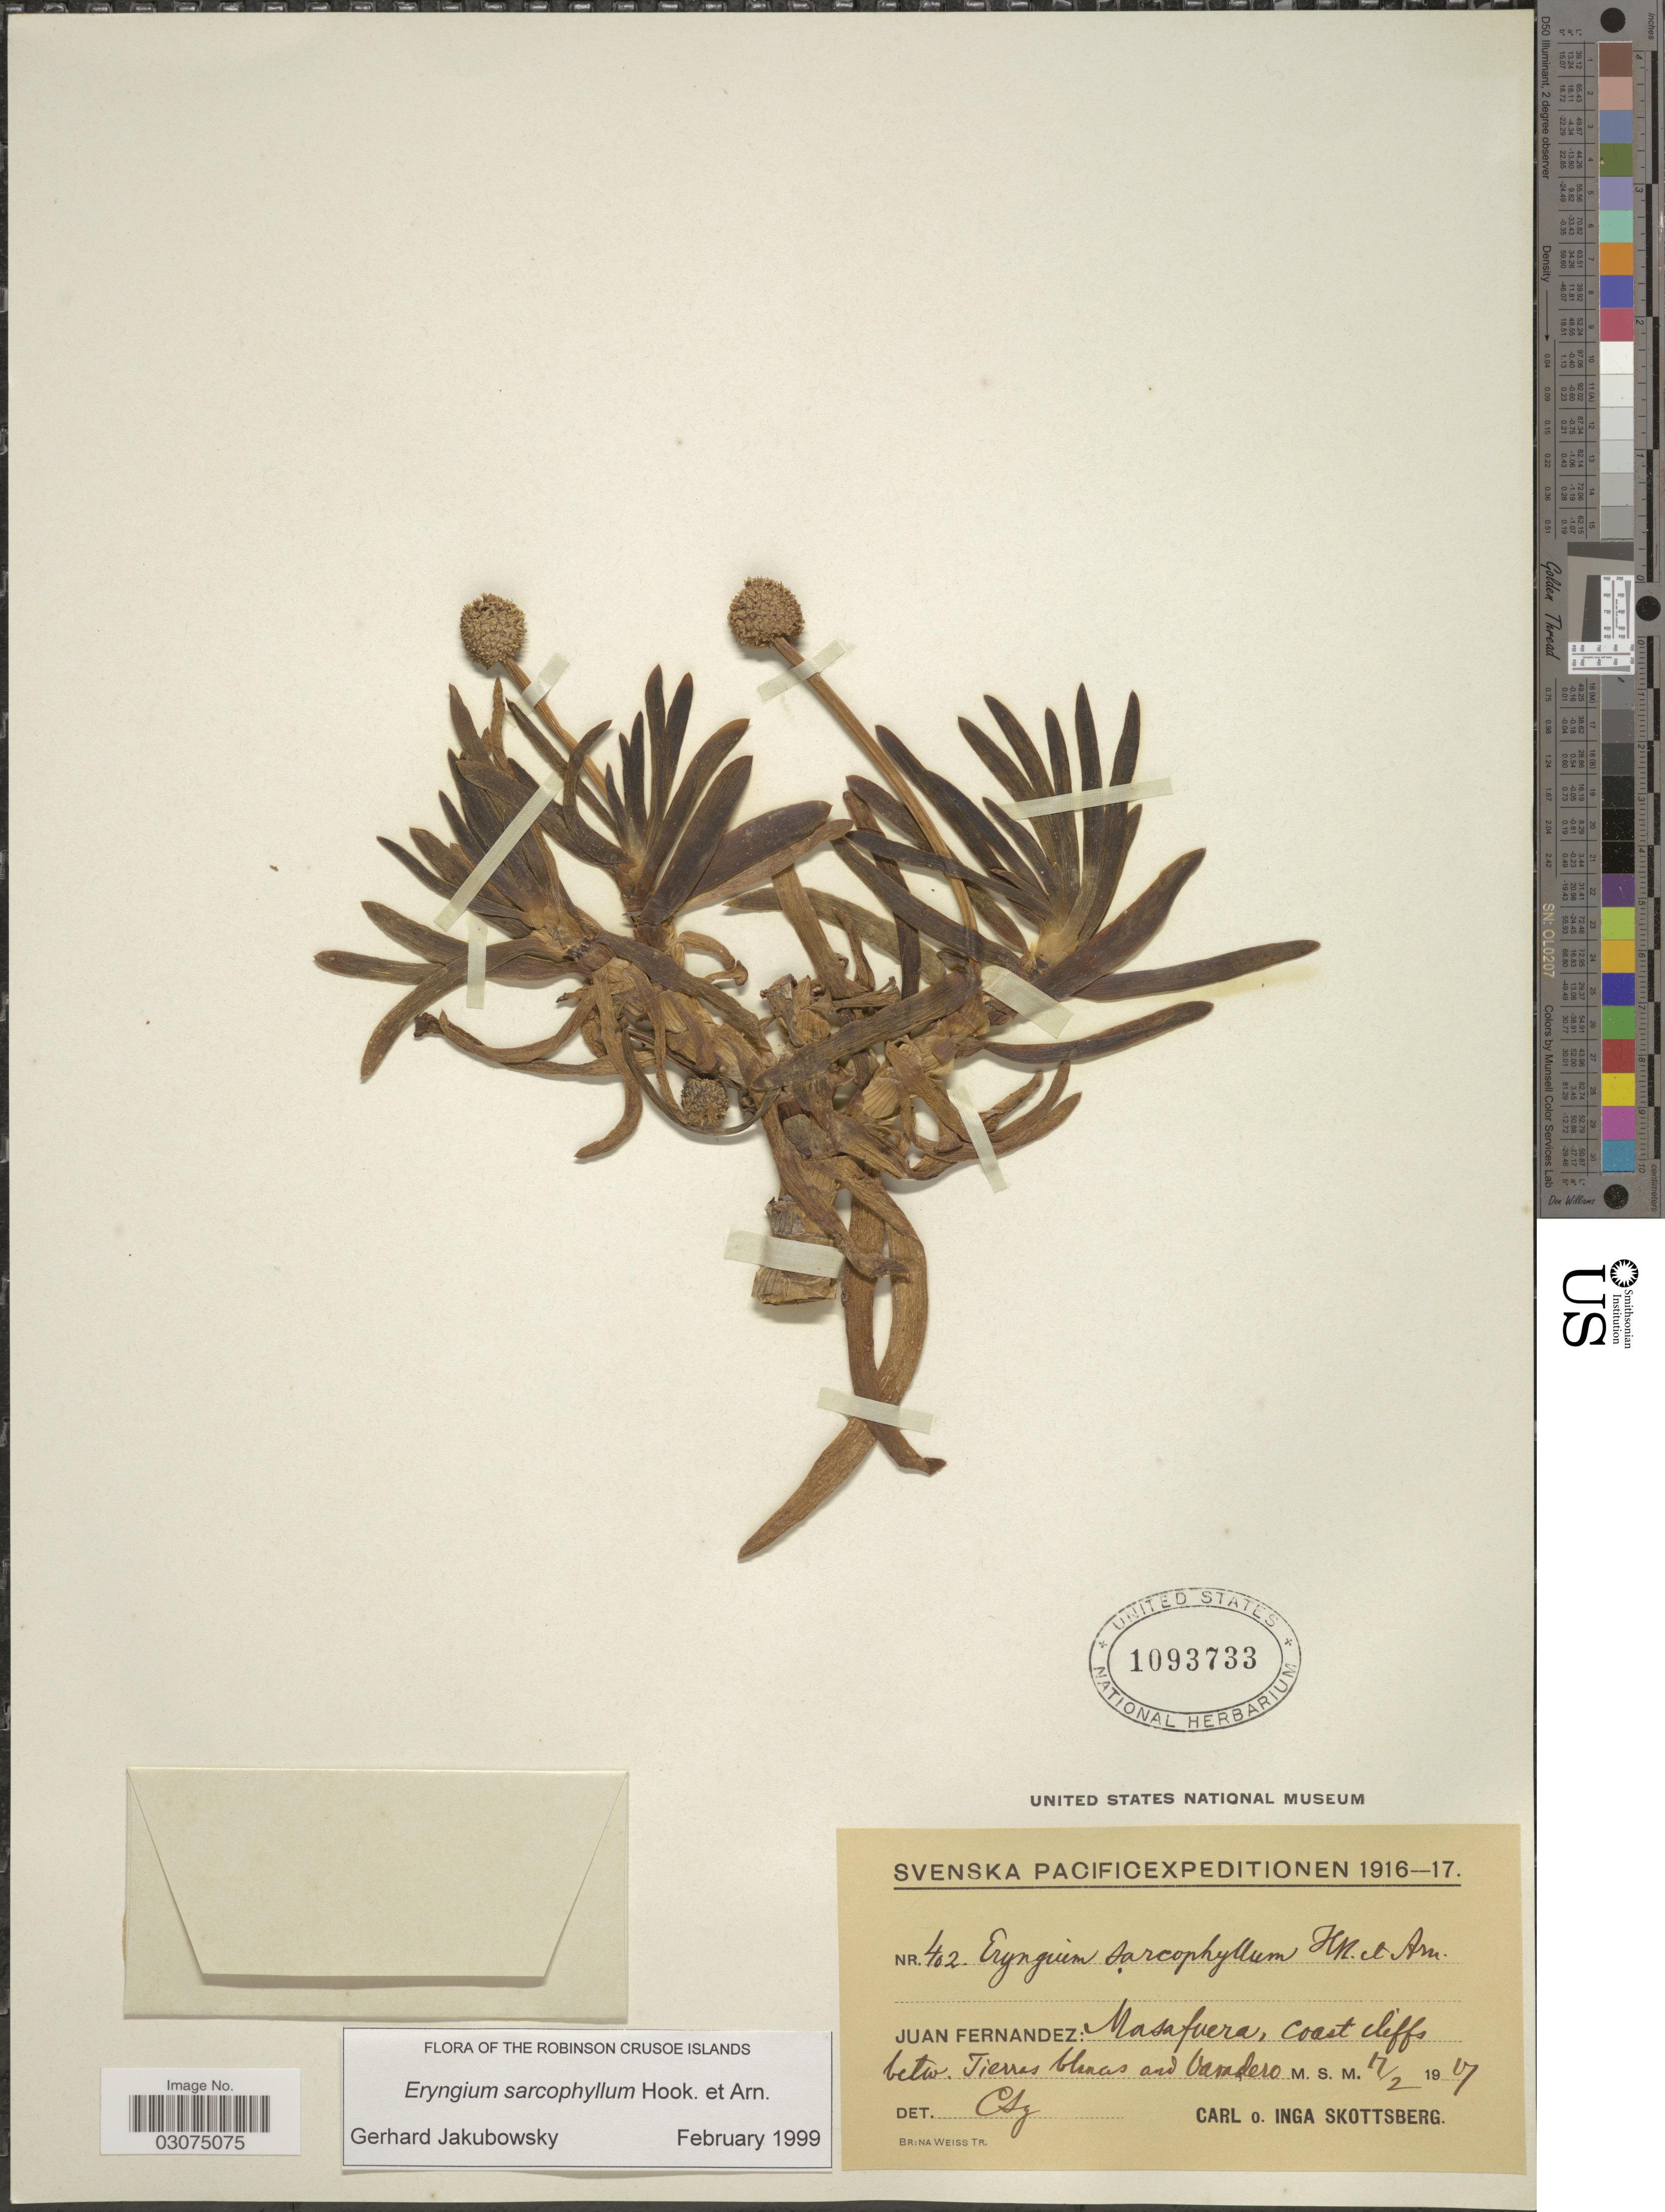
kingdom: Plantae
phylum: Tracheophyta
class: Magnoliopsida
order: Apiales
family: Apiaceae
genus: Eryngium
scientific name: Eryngium sarcophyllum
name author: Hook. & Arn.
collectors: C. Skottsberg & I. Skottsberg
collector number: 402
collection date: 1917-02-17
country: Chile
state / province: Valparaíso (V)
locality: Juan Fernandez: Masafuera, coast cliffs betw. Tierras blancas and Vasadero.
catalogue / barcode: US 1093733